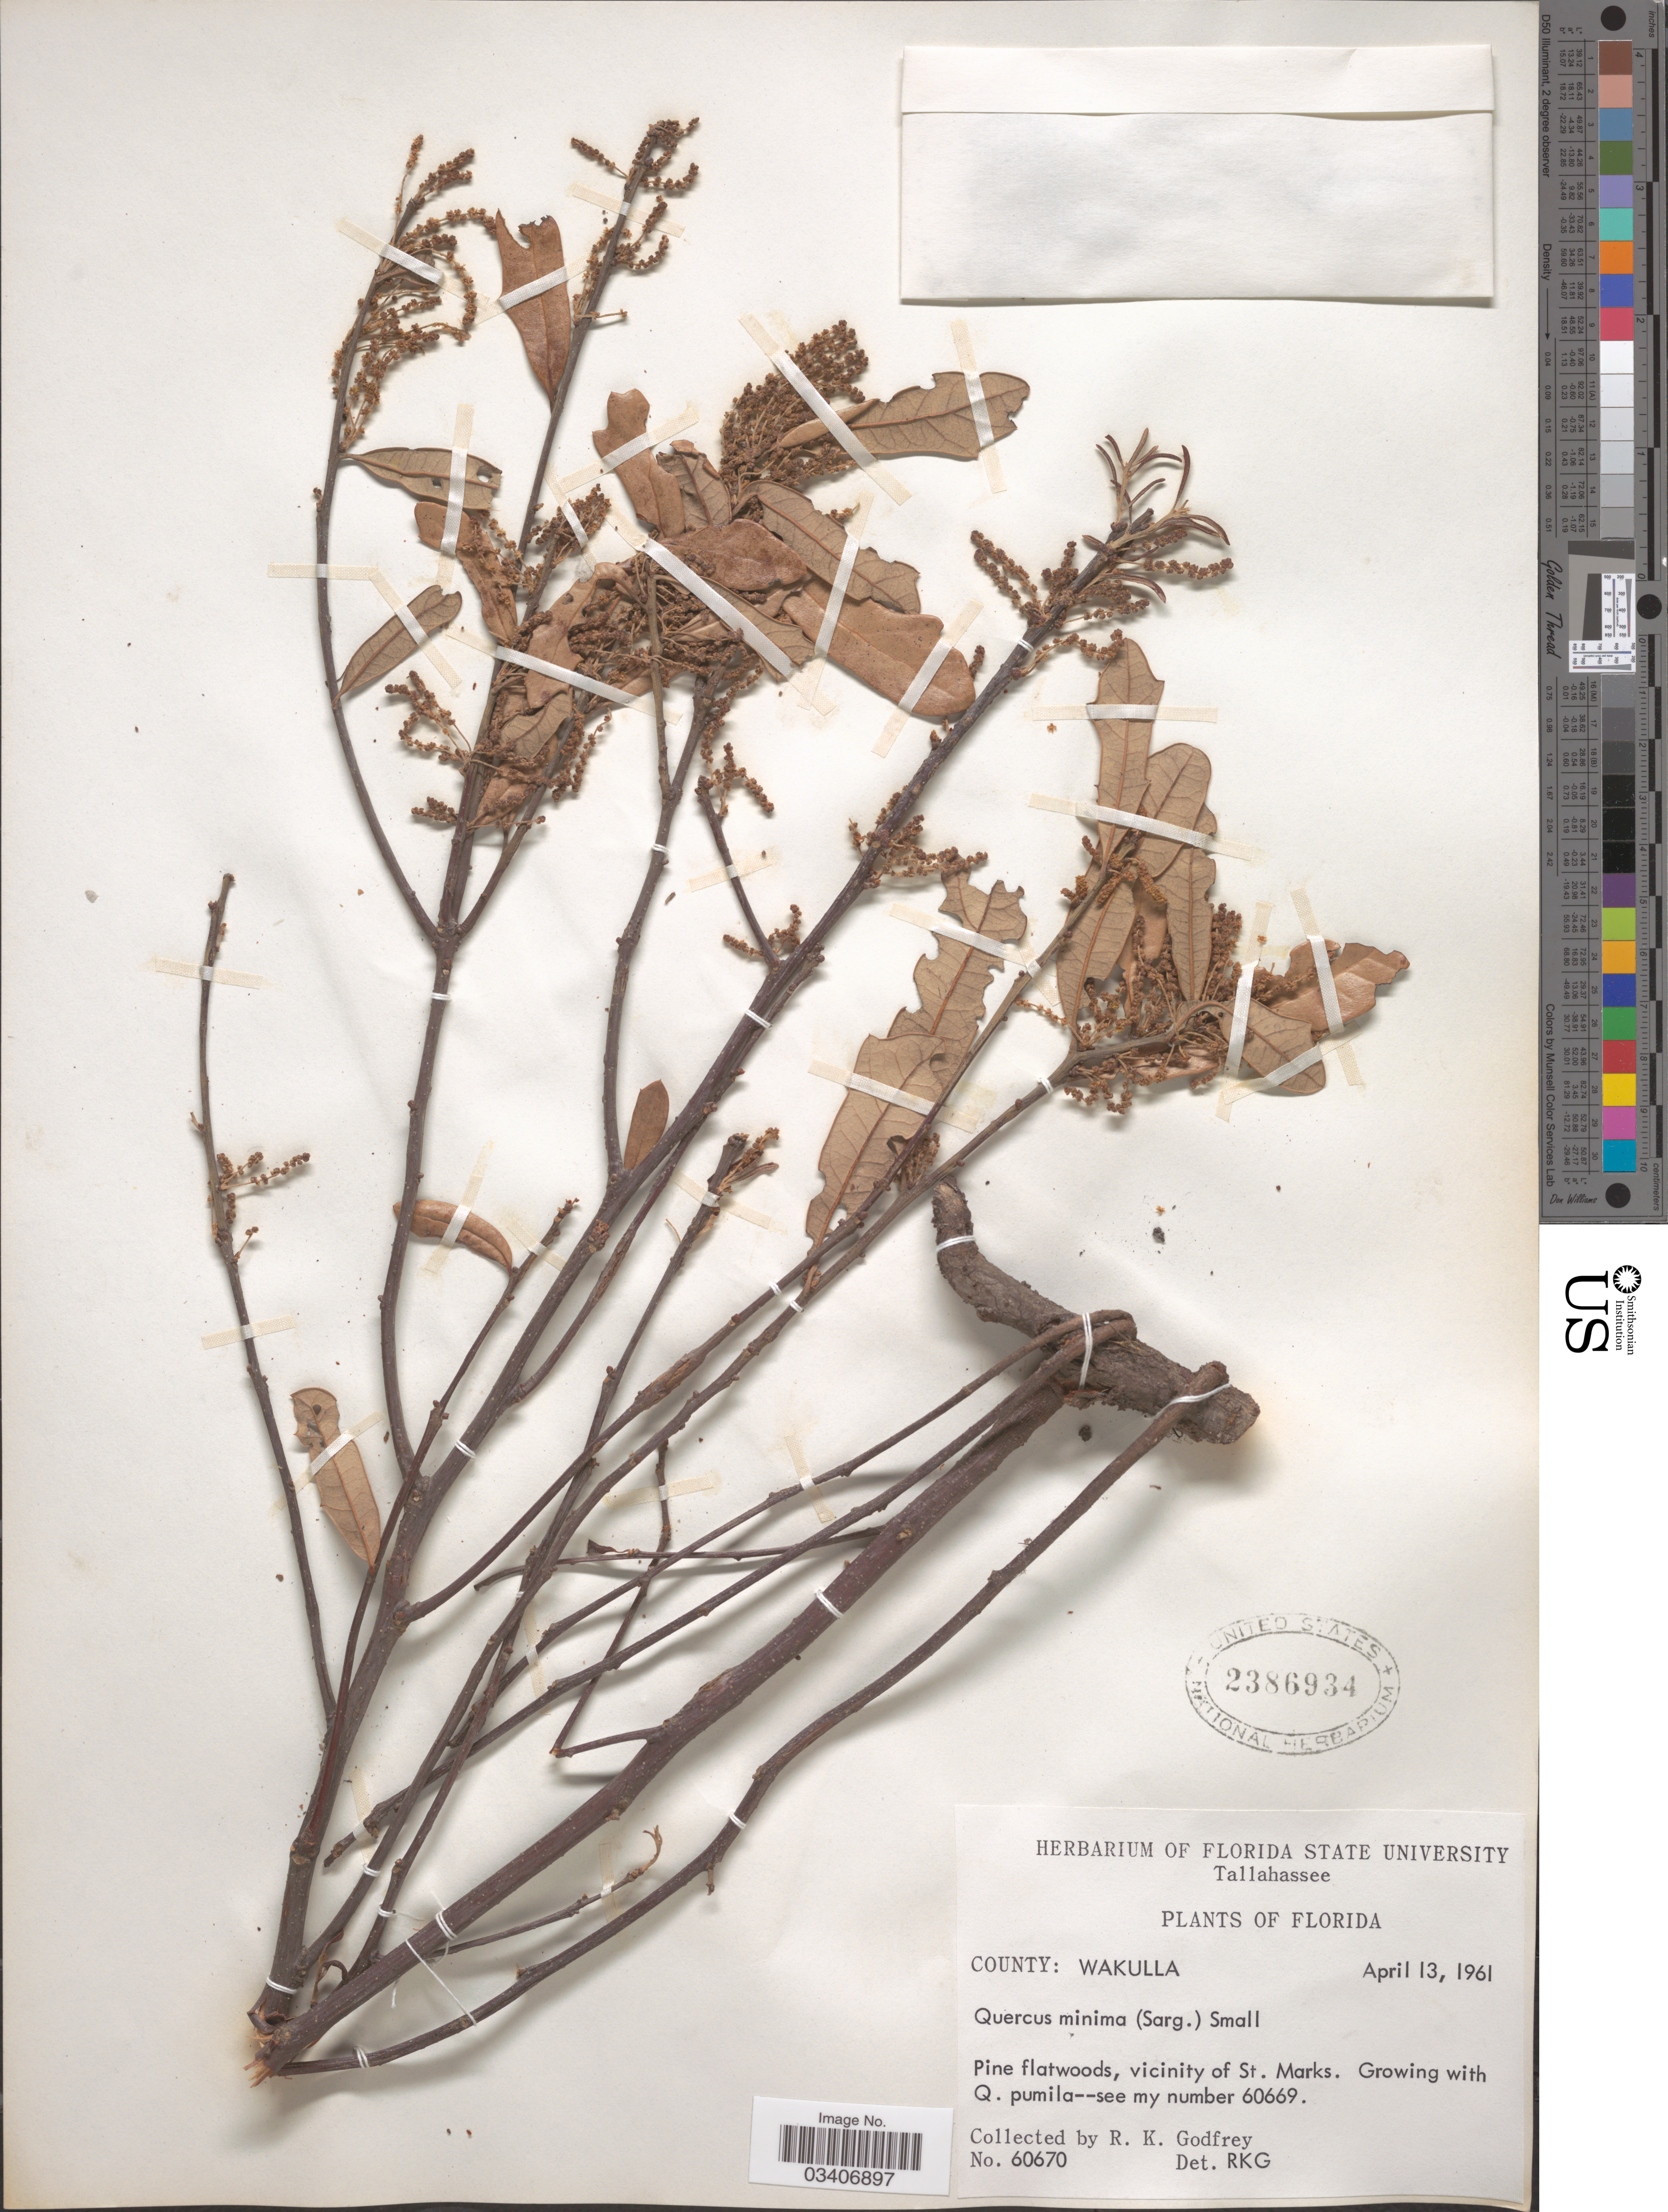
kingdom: Plantae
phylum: Tracheophyta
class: Magnoliopsida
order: Fagales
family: Fagaceae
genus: Quercus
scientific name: Quercus minima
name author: (Sarg.) Small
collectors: R. K. Godfrey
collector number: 60670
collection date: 1961-04-13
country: United States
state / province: Florida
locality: County: Wakulla. Pine flatwoods, vicinity of St. Marks.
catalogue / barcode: US 2386934